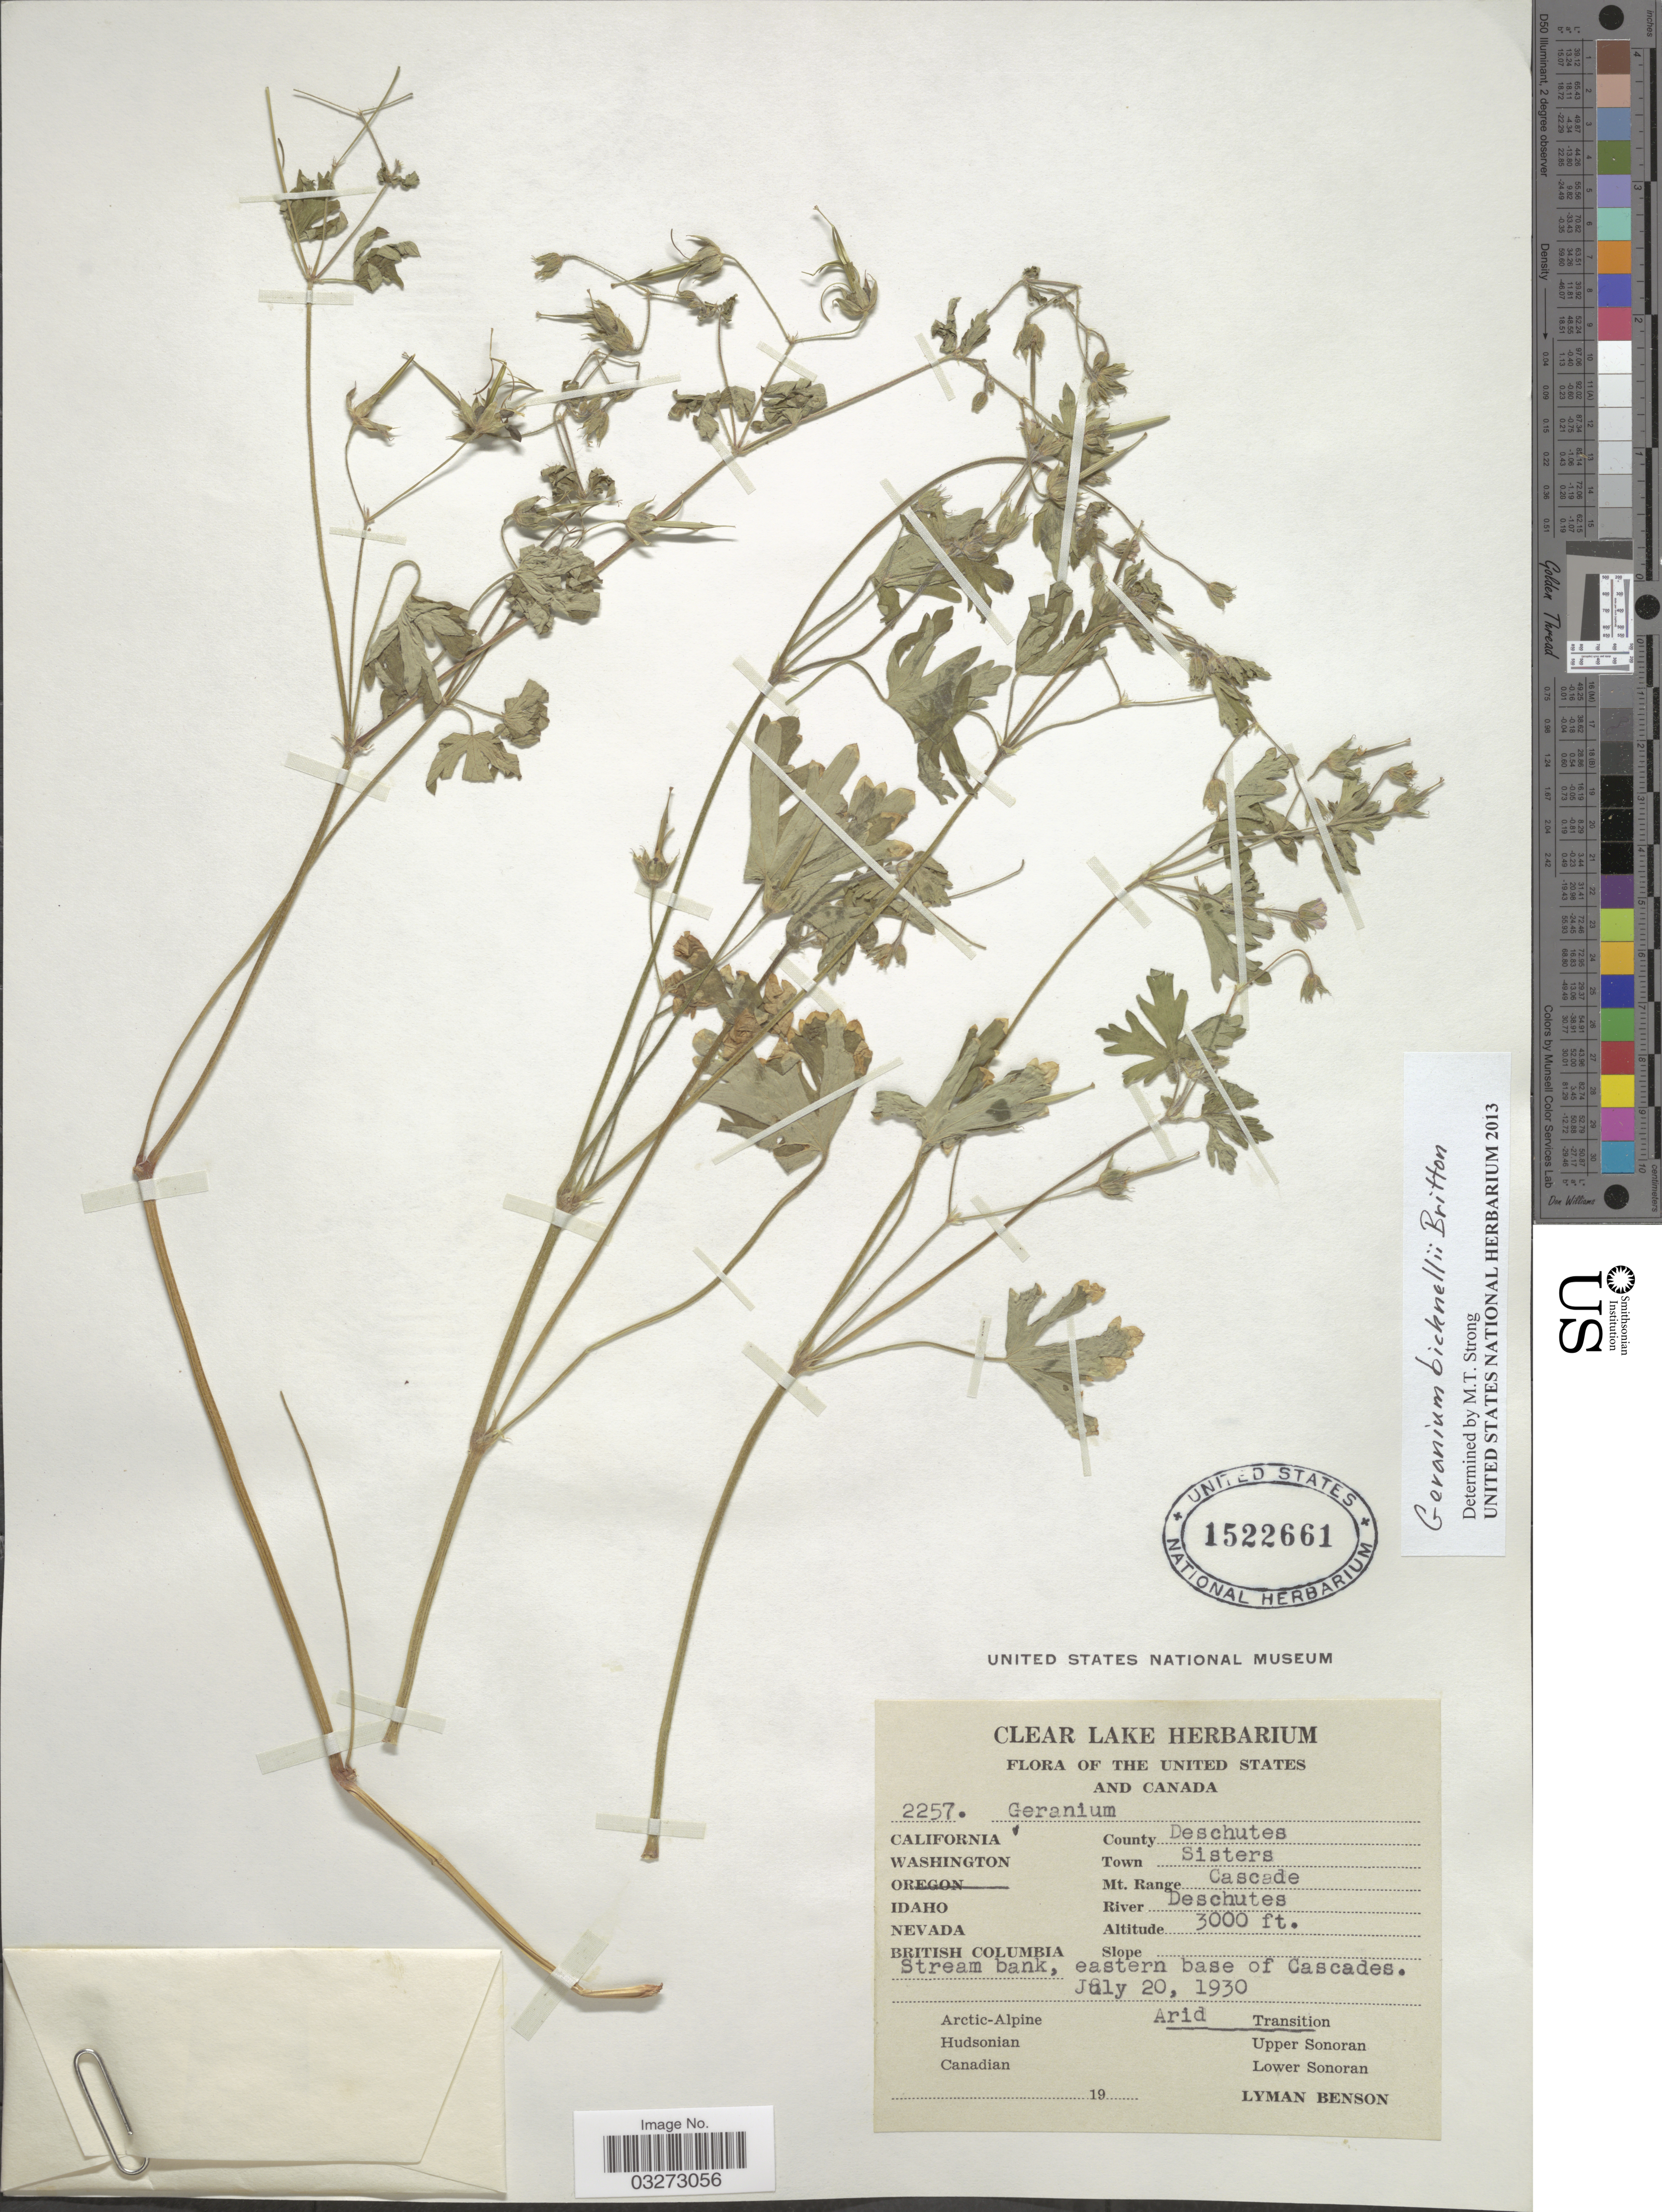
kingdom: Plantae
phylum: Tracheophyta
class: Magnoliopsida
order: Geraniales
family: Geraniaceae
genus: Geranium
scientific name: Geranium bicknellii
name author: Britton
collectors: L. D. Benson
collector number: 2257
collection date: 1930-07-20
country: United States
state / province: Oregon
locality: County Deschutes, Town Sisters, Mt. Range Cascade, River Deschutes, Stream bank, eastern base of Cascades.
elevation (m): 914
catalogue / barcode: US 1522661